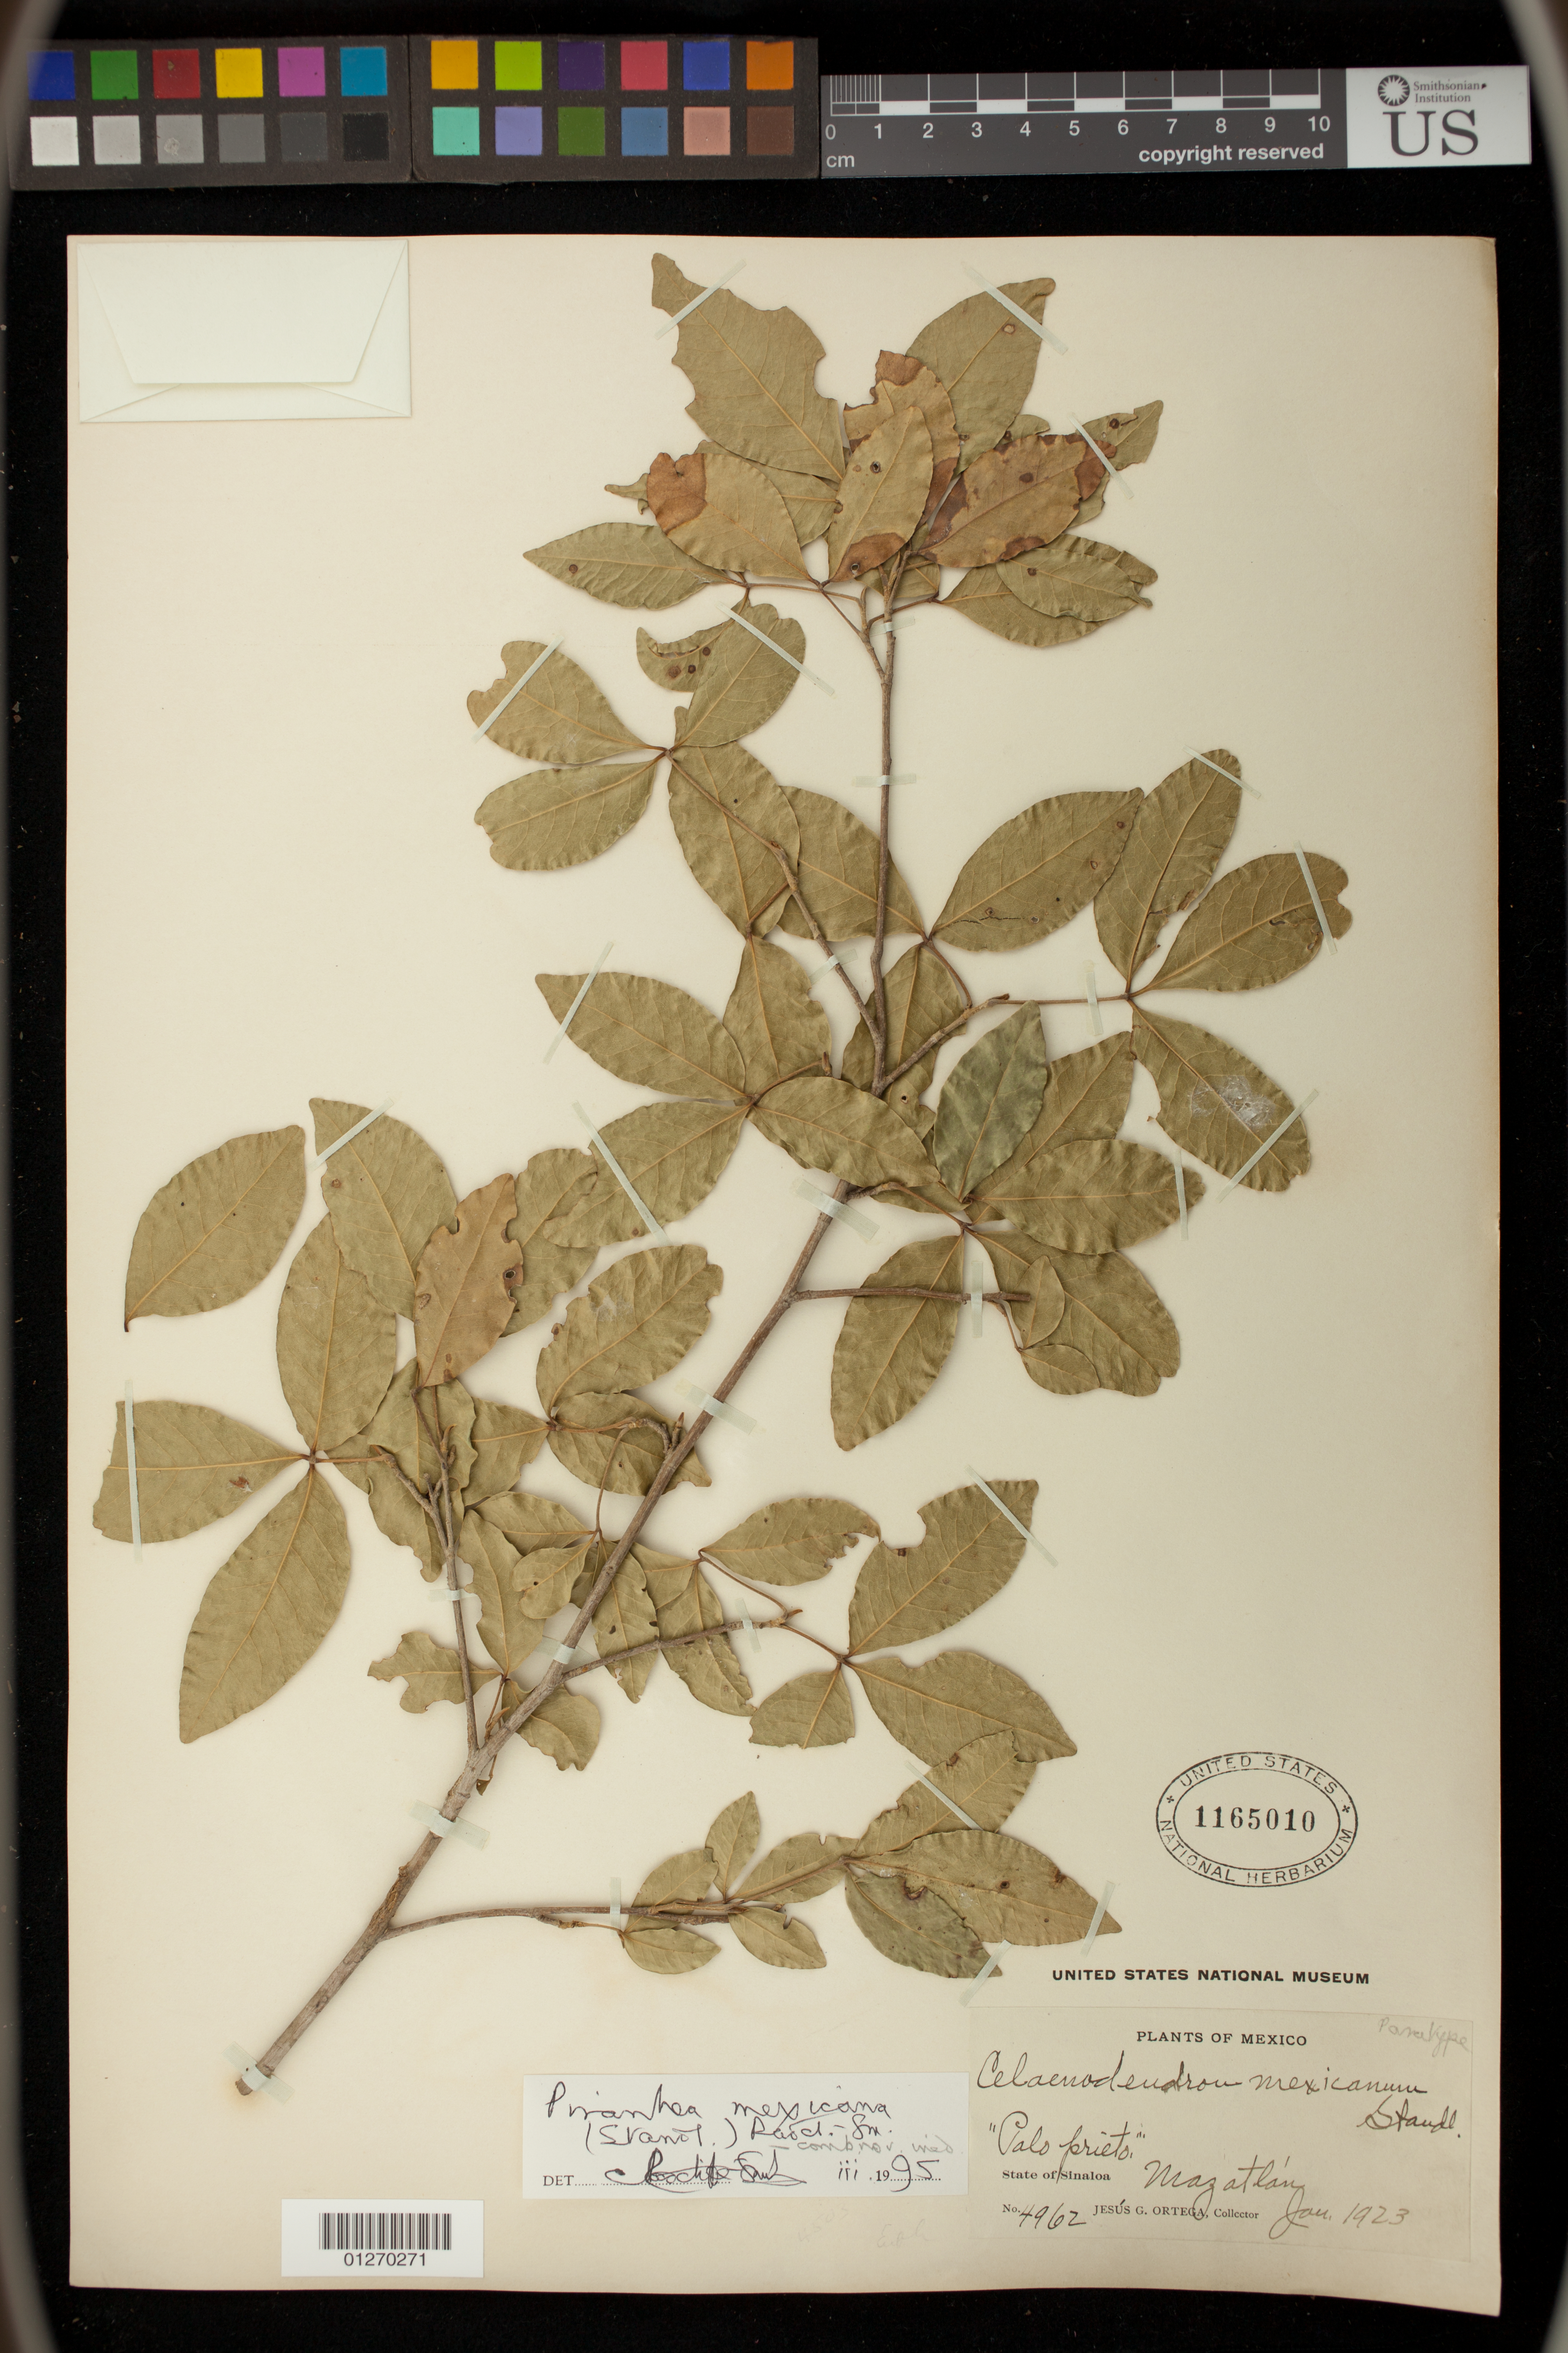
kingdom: Plantae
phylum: Tracheophyta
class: Magnoliopsida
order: Malpighiales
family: Picrodendraceae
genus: Piranhea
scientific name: Piranhea mexicana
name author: (Standl.) Radcl.-Sm.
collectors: J. Ortega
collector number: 4962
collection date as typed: Jan 1923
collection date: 1923-01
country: Mexico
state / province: Sinaloa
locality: Mazatlan.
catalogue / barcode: US 1165010